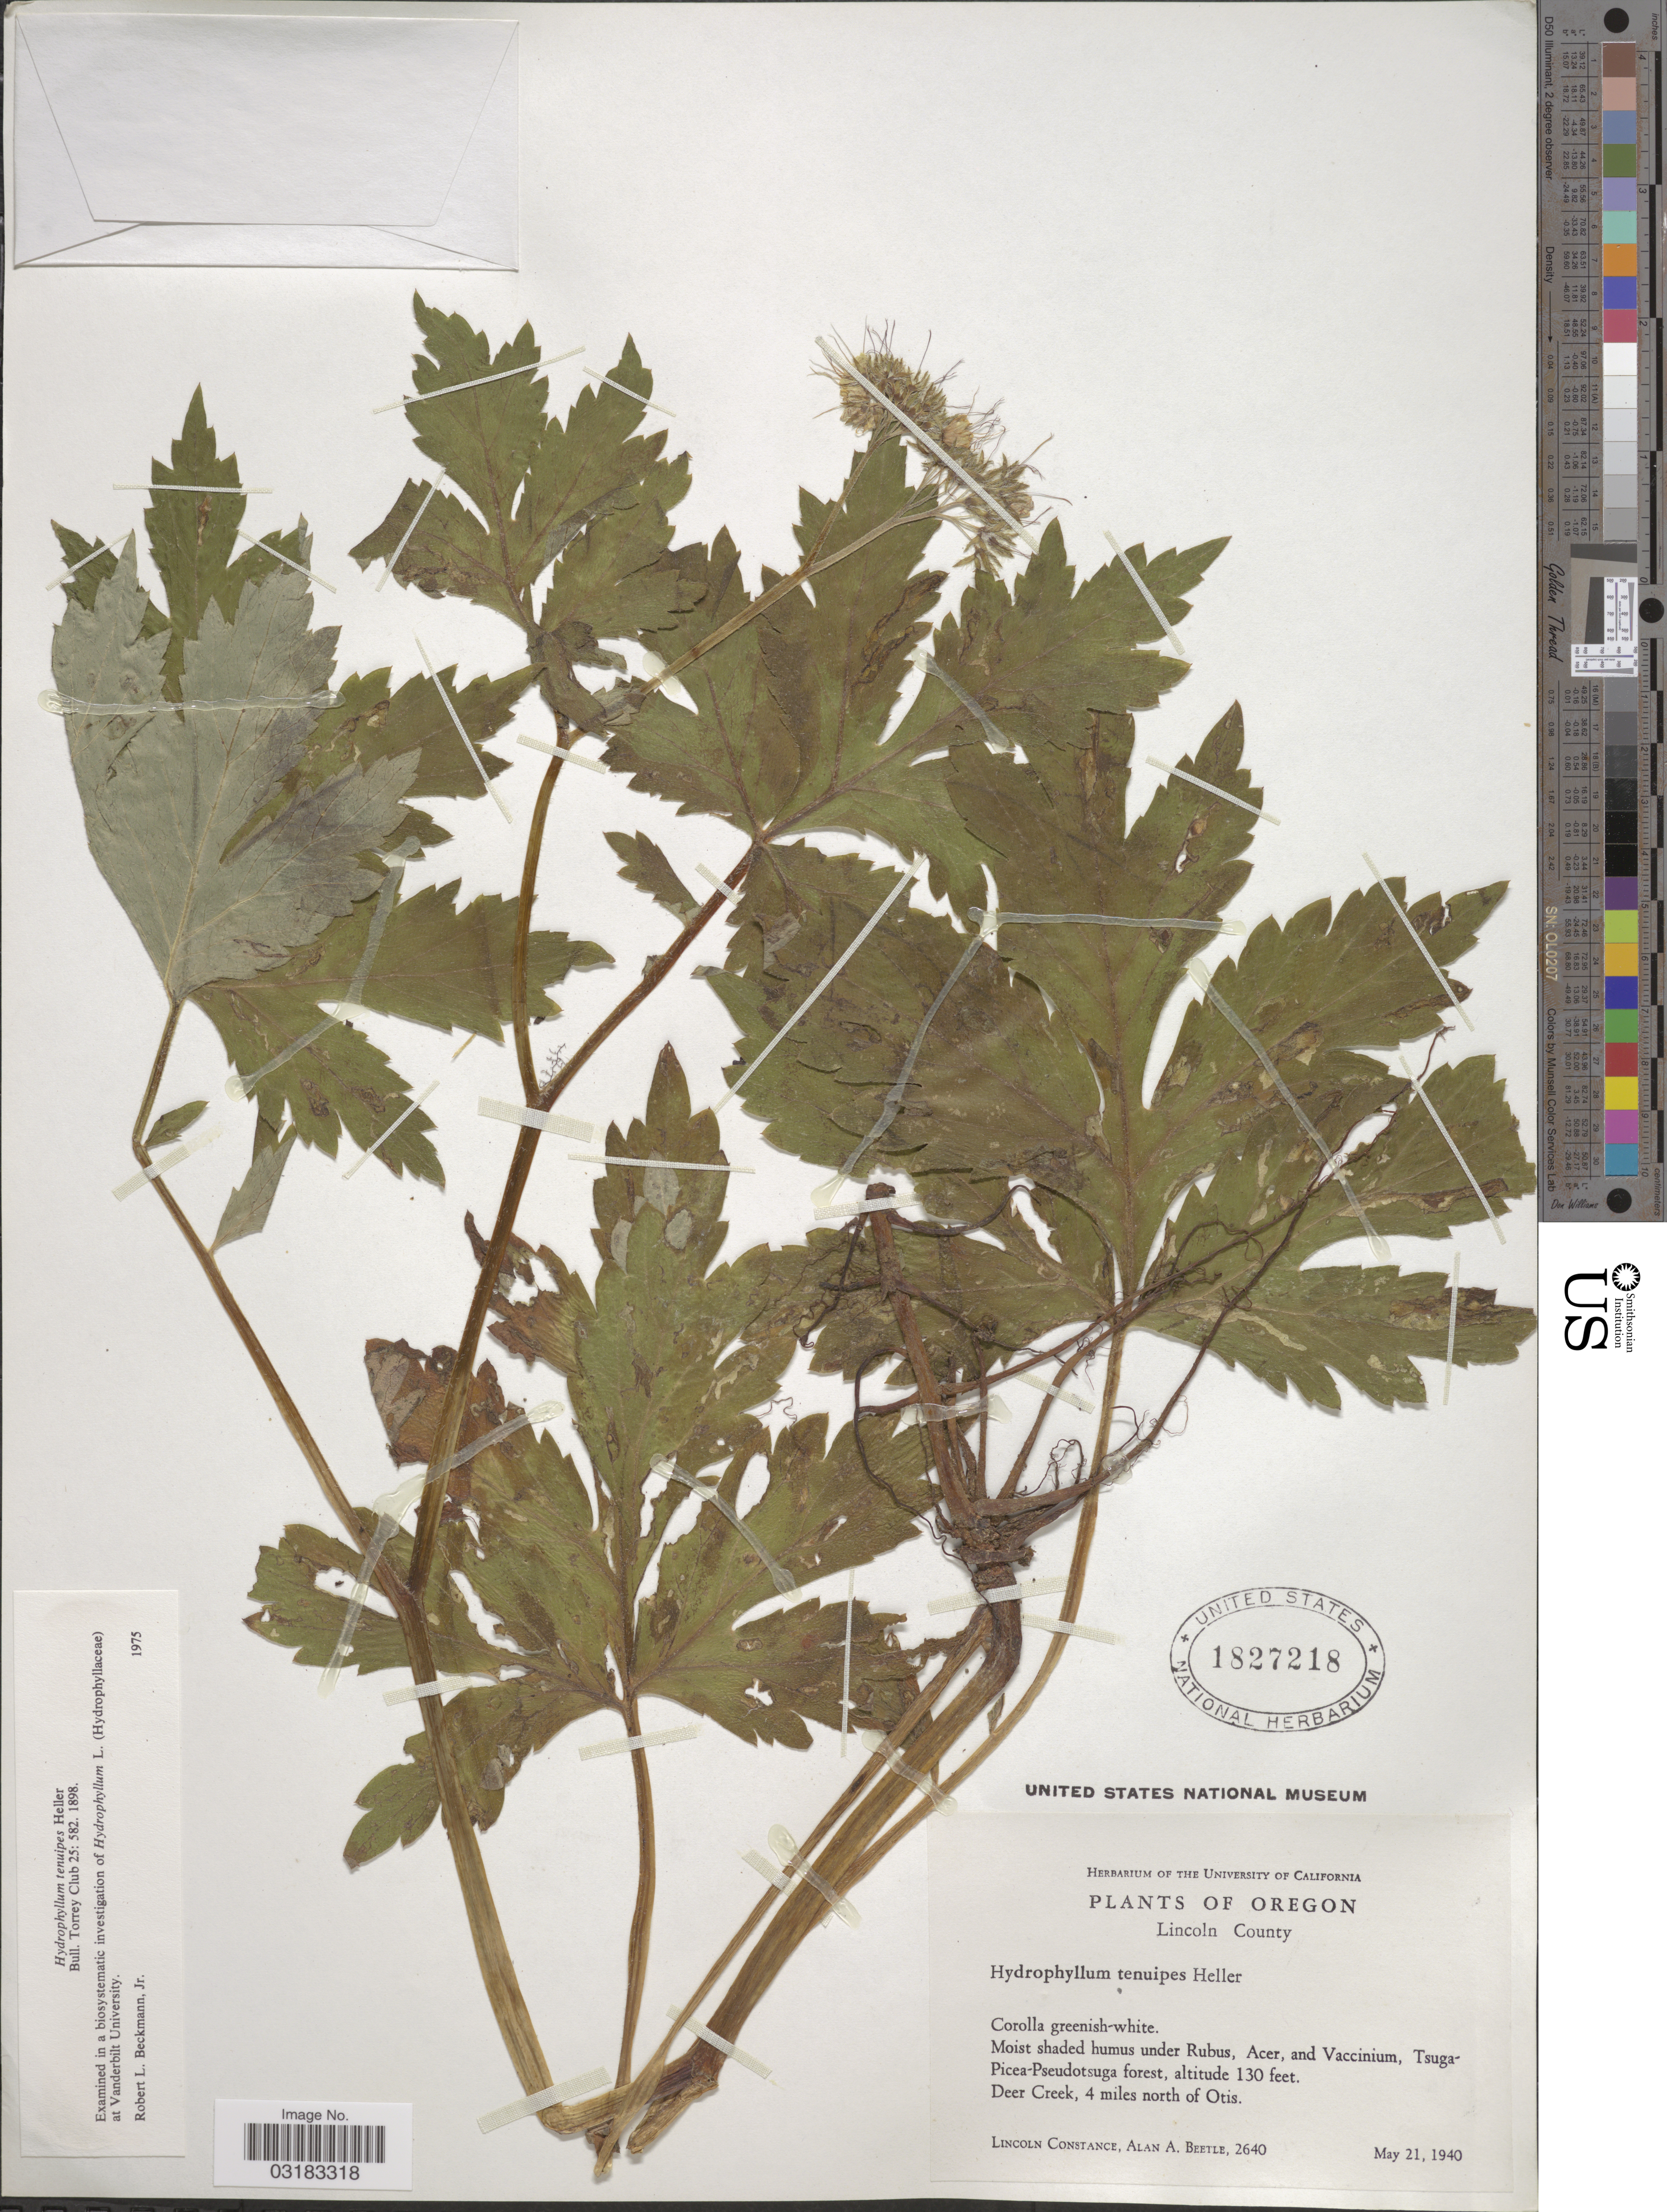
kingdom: Plantae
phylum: Tracheophyta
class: Magnoliopsida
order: Boraginales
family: Hydrophyllaceae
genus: Hydrophyllum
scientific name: Hydrophyllum tenuipes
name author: A. Heller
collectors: L. Constance & A. A. Beetle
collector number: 2640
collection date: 1940-05-21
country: United States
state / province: Oregon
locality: Lincoln County. Deer Creek, 4 miles north of Otis.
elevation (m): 40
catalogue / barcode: US 1827218